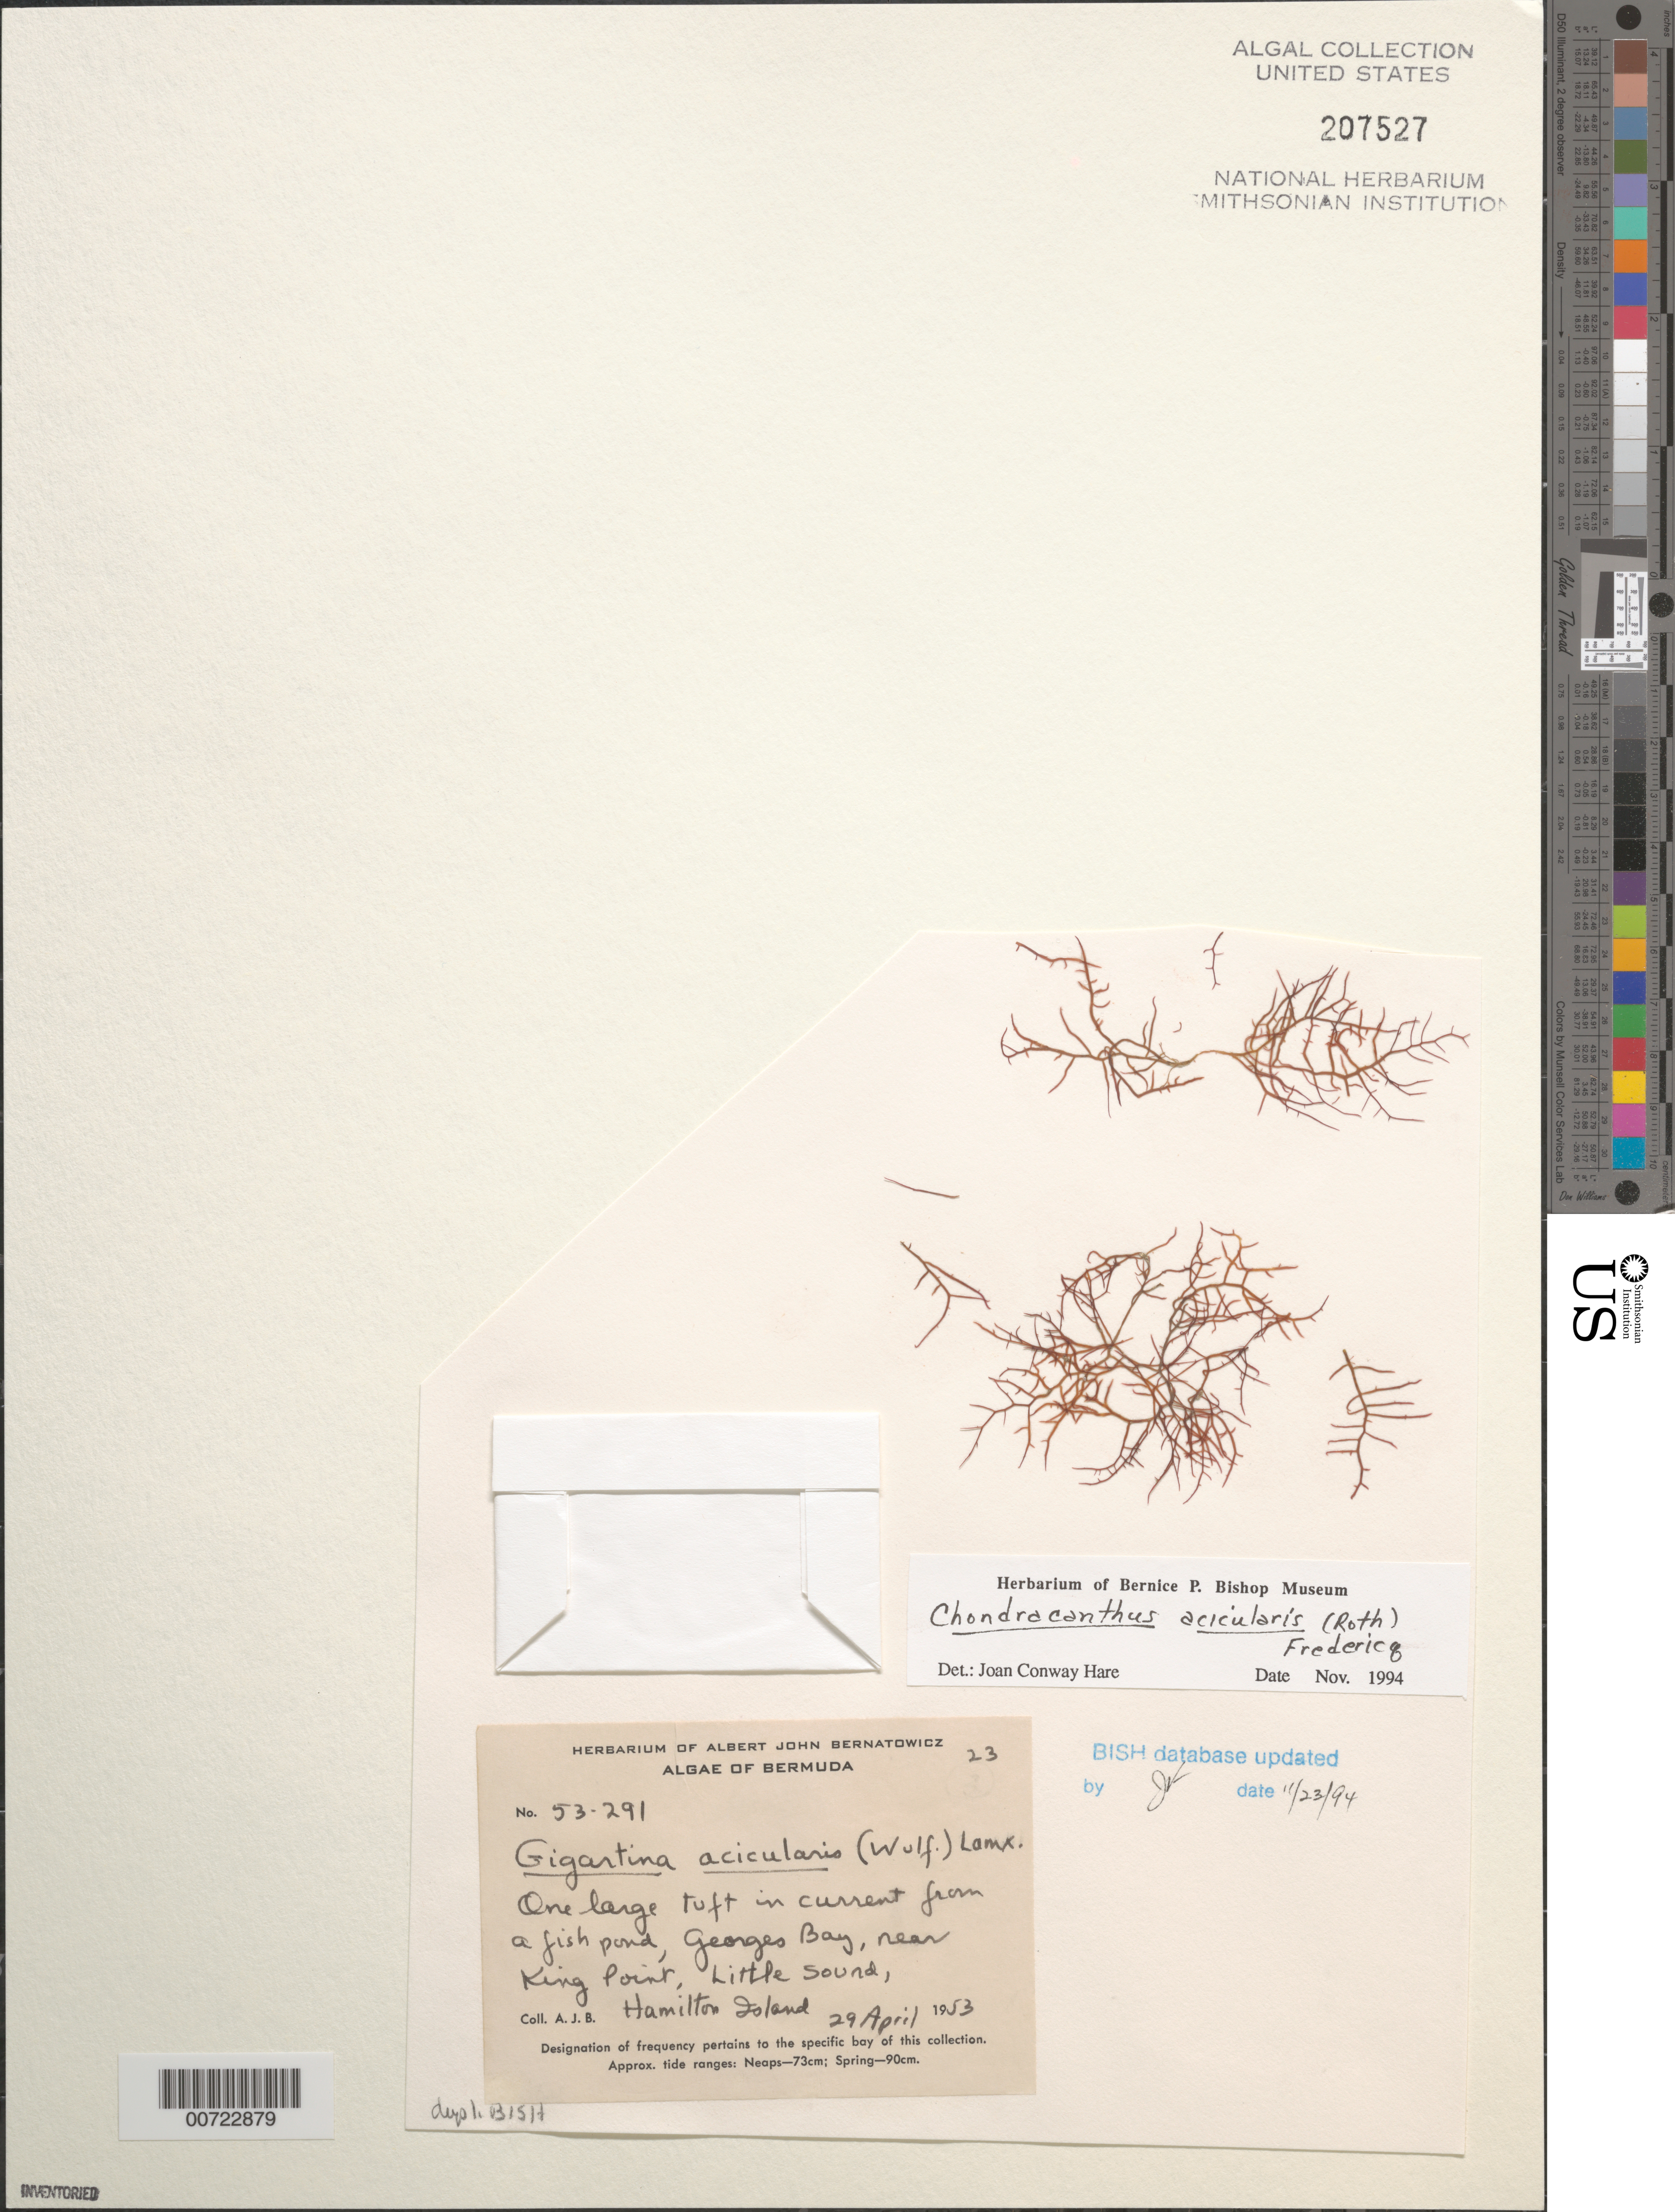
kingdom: Plantae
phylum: Rhodophyta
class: Florideophyceae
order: Gigartinales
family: Gigartinaceae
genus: Chondracanthus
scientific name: Chondracanthus acicularis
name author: (Roth) Fredericq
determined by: Hare, Joan Conway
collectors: A. Bernatowicz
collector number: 53-291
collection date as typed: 29 Apr 1953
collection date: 1953-04-29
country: Bermuda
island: Bermuda Island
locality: George's Bay, near King Point, Little Sound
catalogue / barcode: US 207527